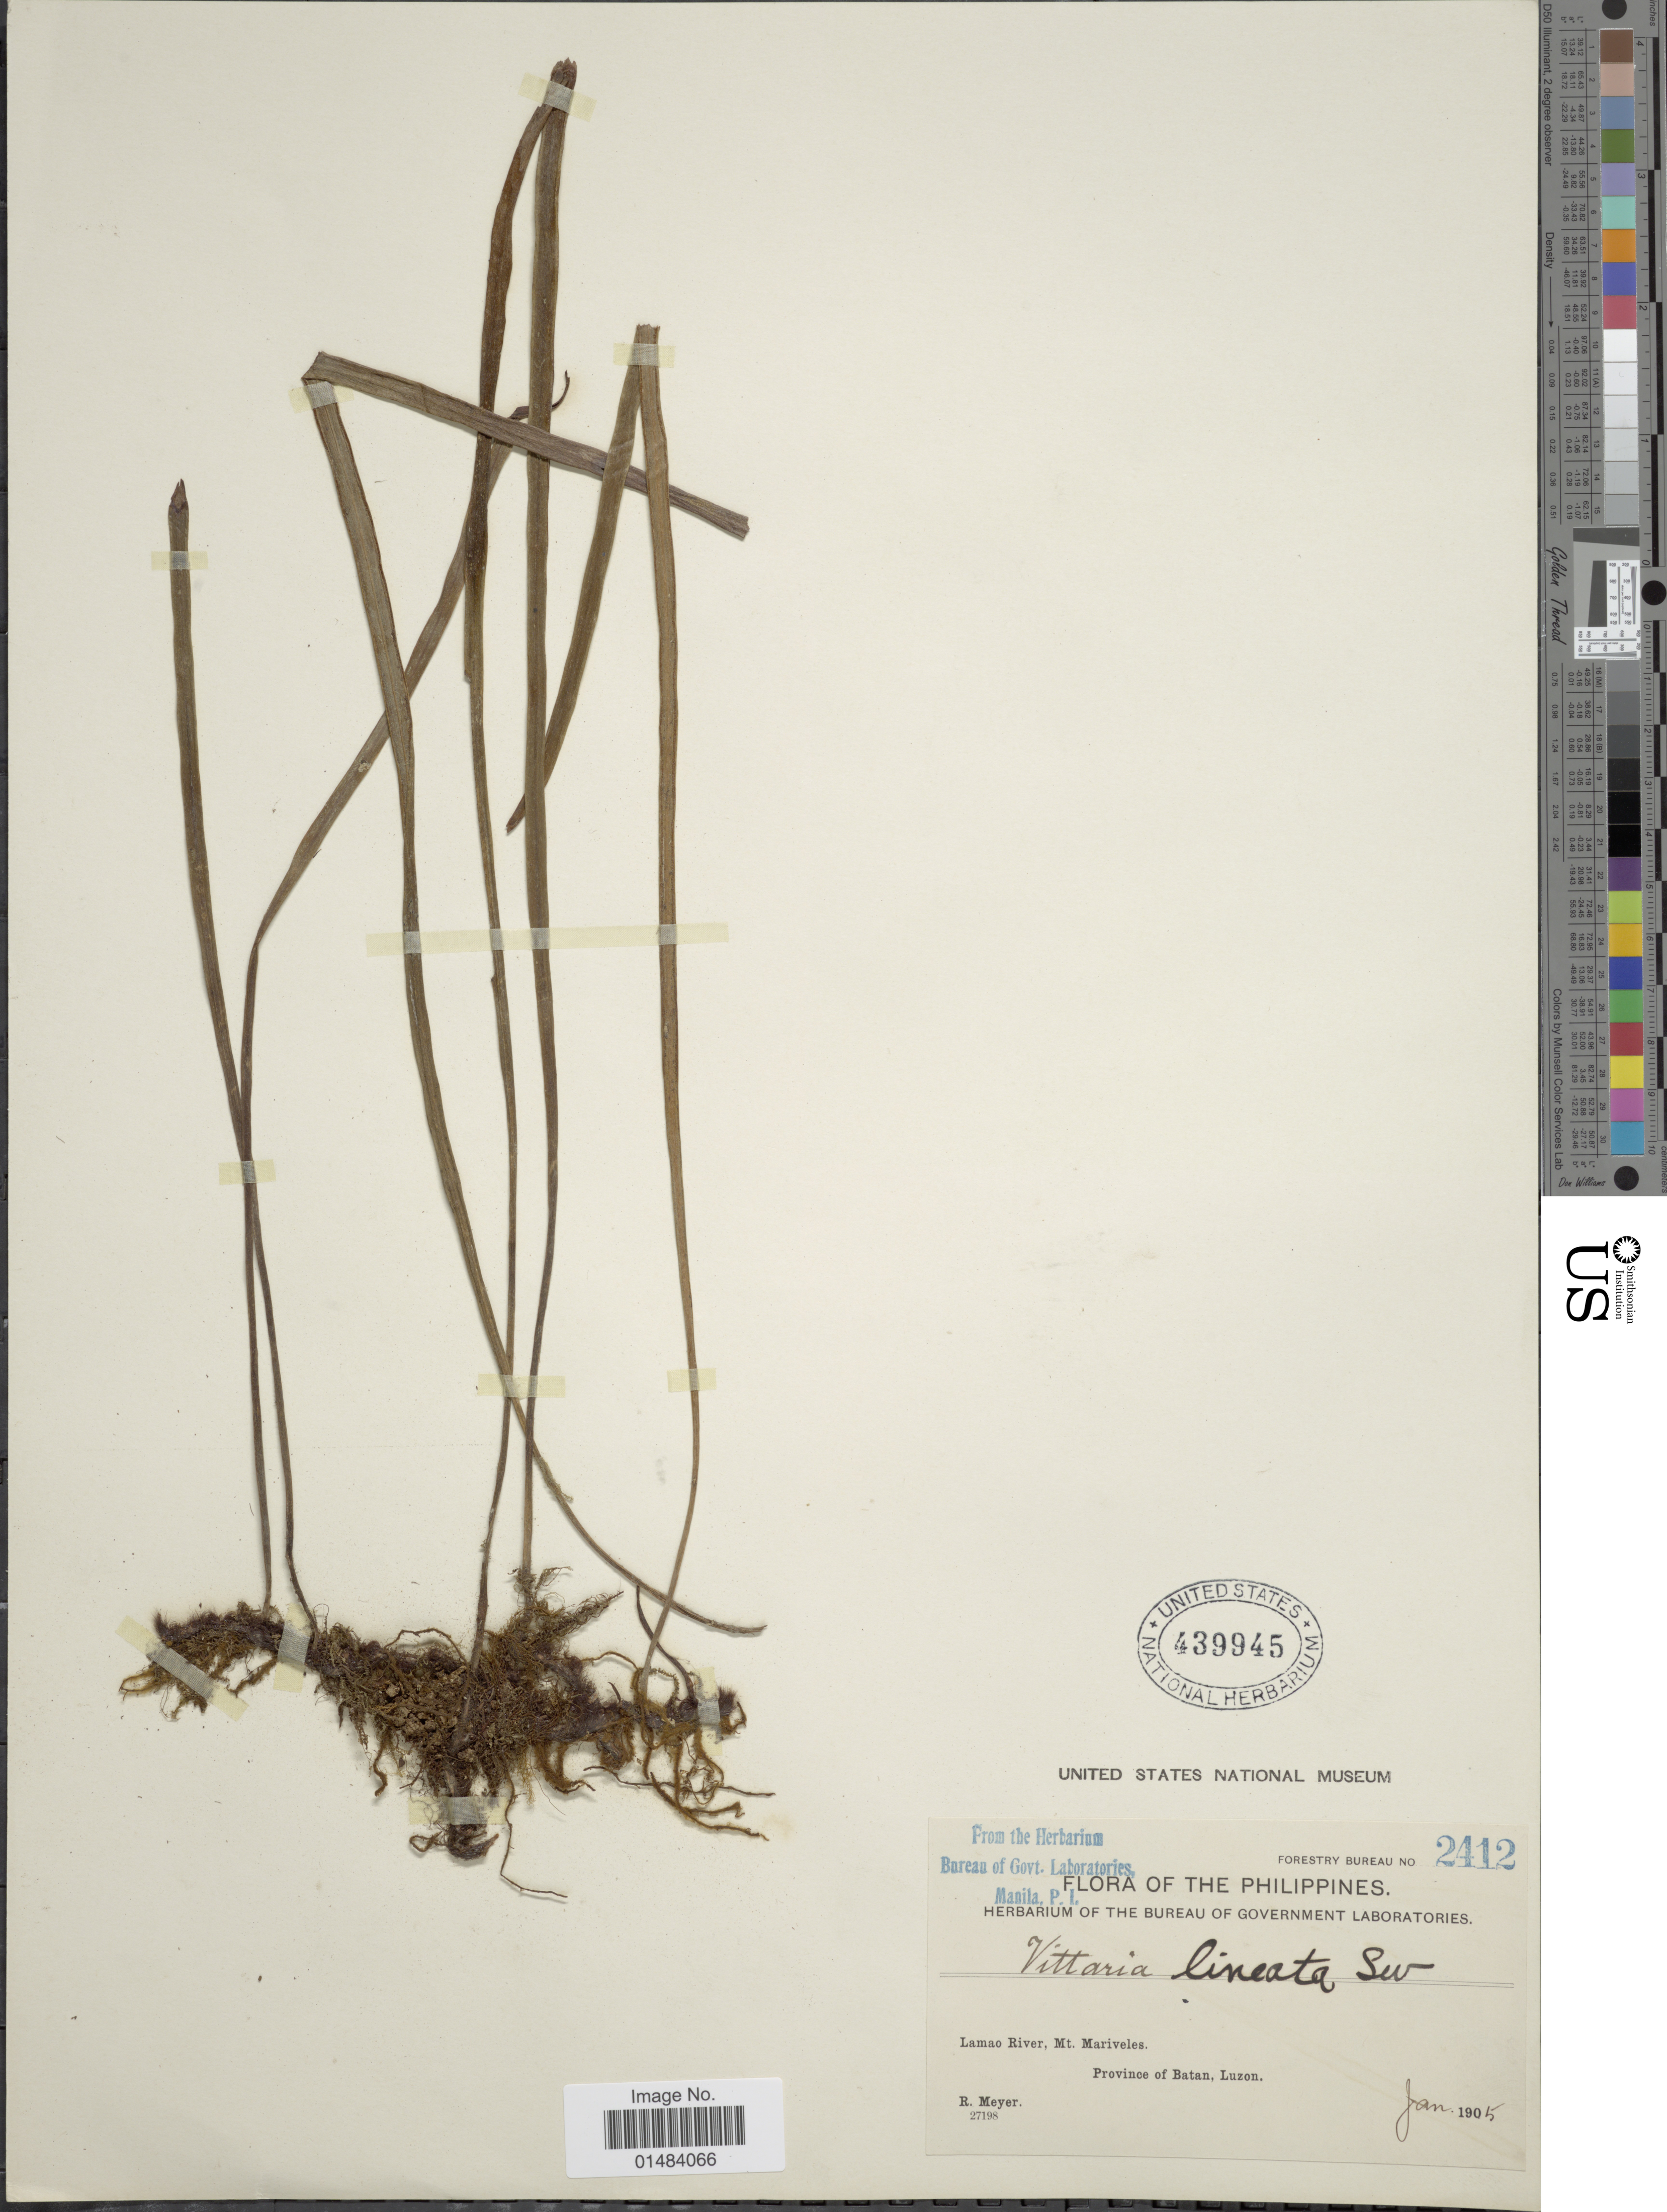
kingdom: Plantae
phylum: Tracheophyta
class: Polypodiopsida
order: Polypodiales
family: Pteridaceae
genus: Vittaria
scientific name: Vittaria lineata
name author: (L.) Sm.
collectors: R. Meyer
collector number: Forestry Bureau 2412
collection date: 1905-01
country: Philippines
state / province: Cagayan Valley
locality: Philippines, Lamao River, Mt. Mariveles, Province of Batan, Luzon.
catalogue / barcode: US 439945